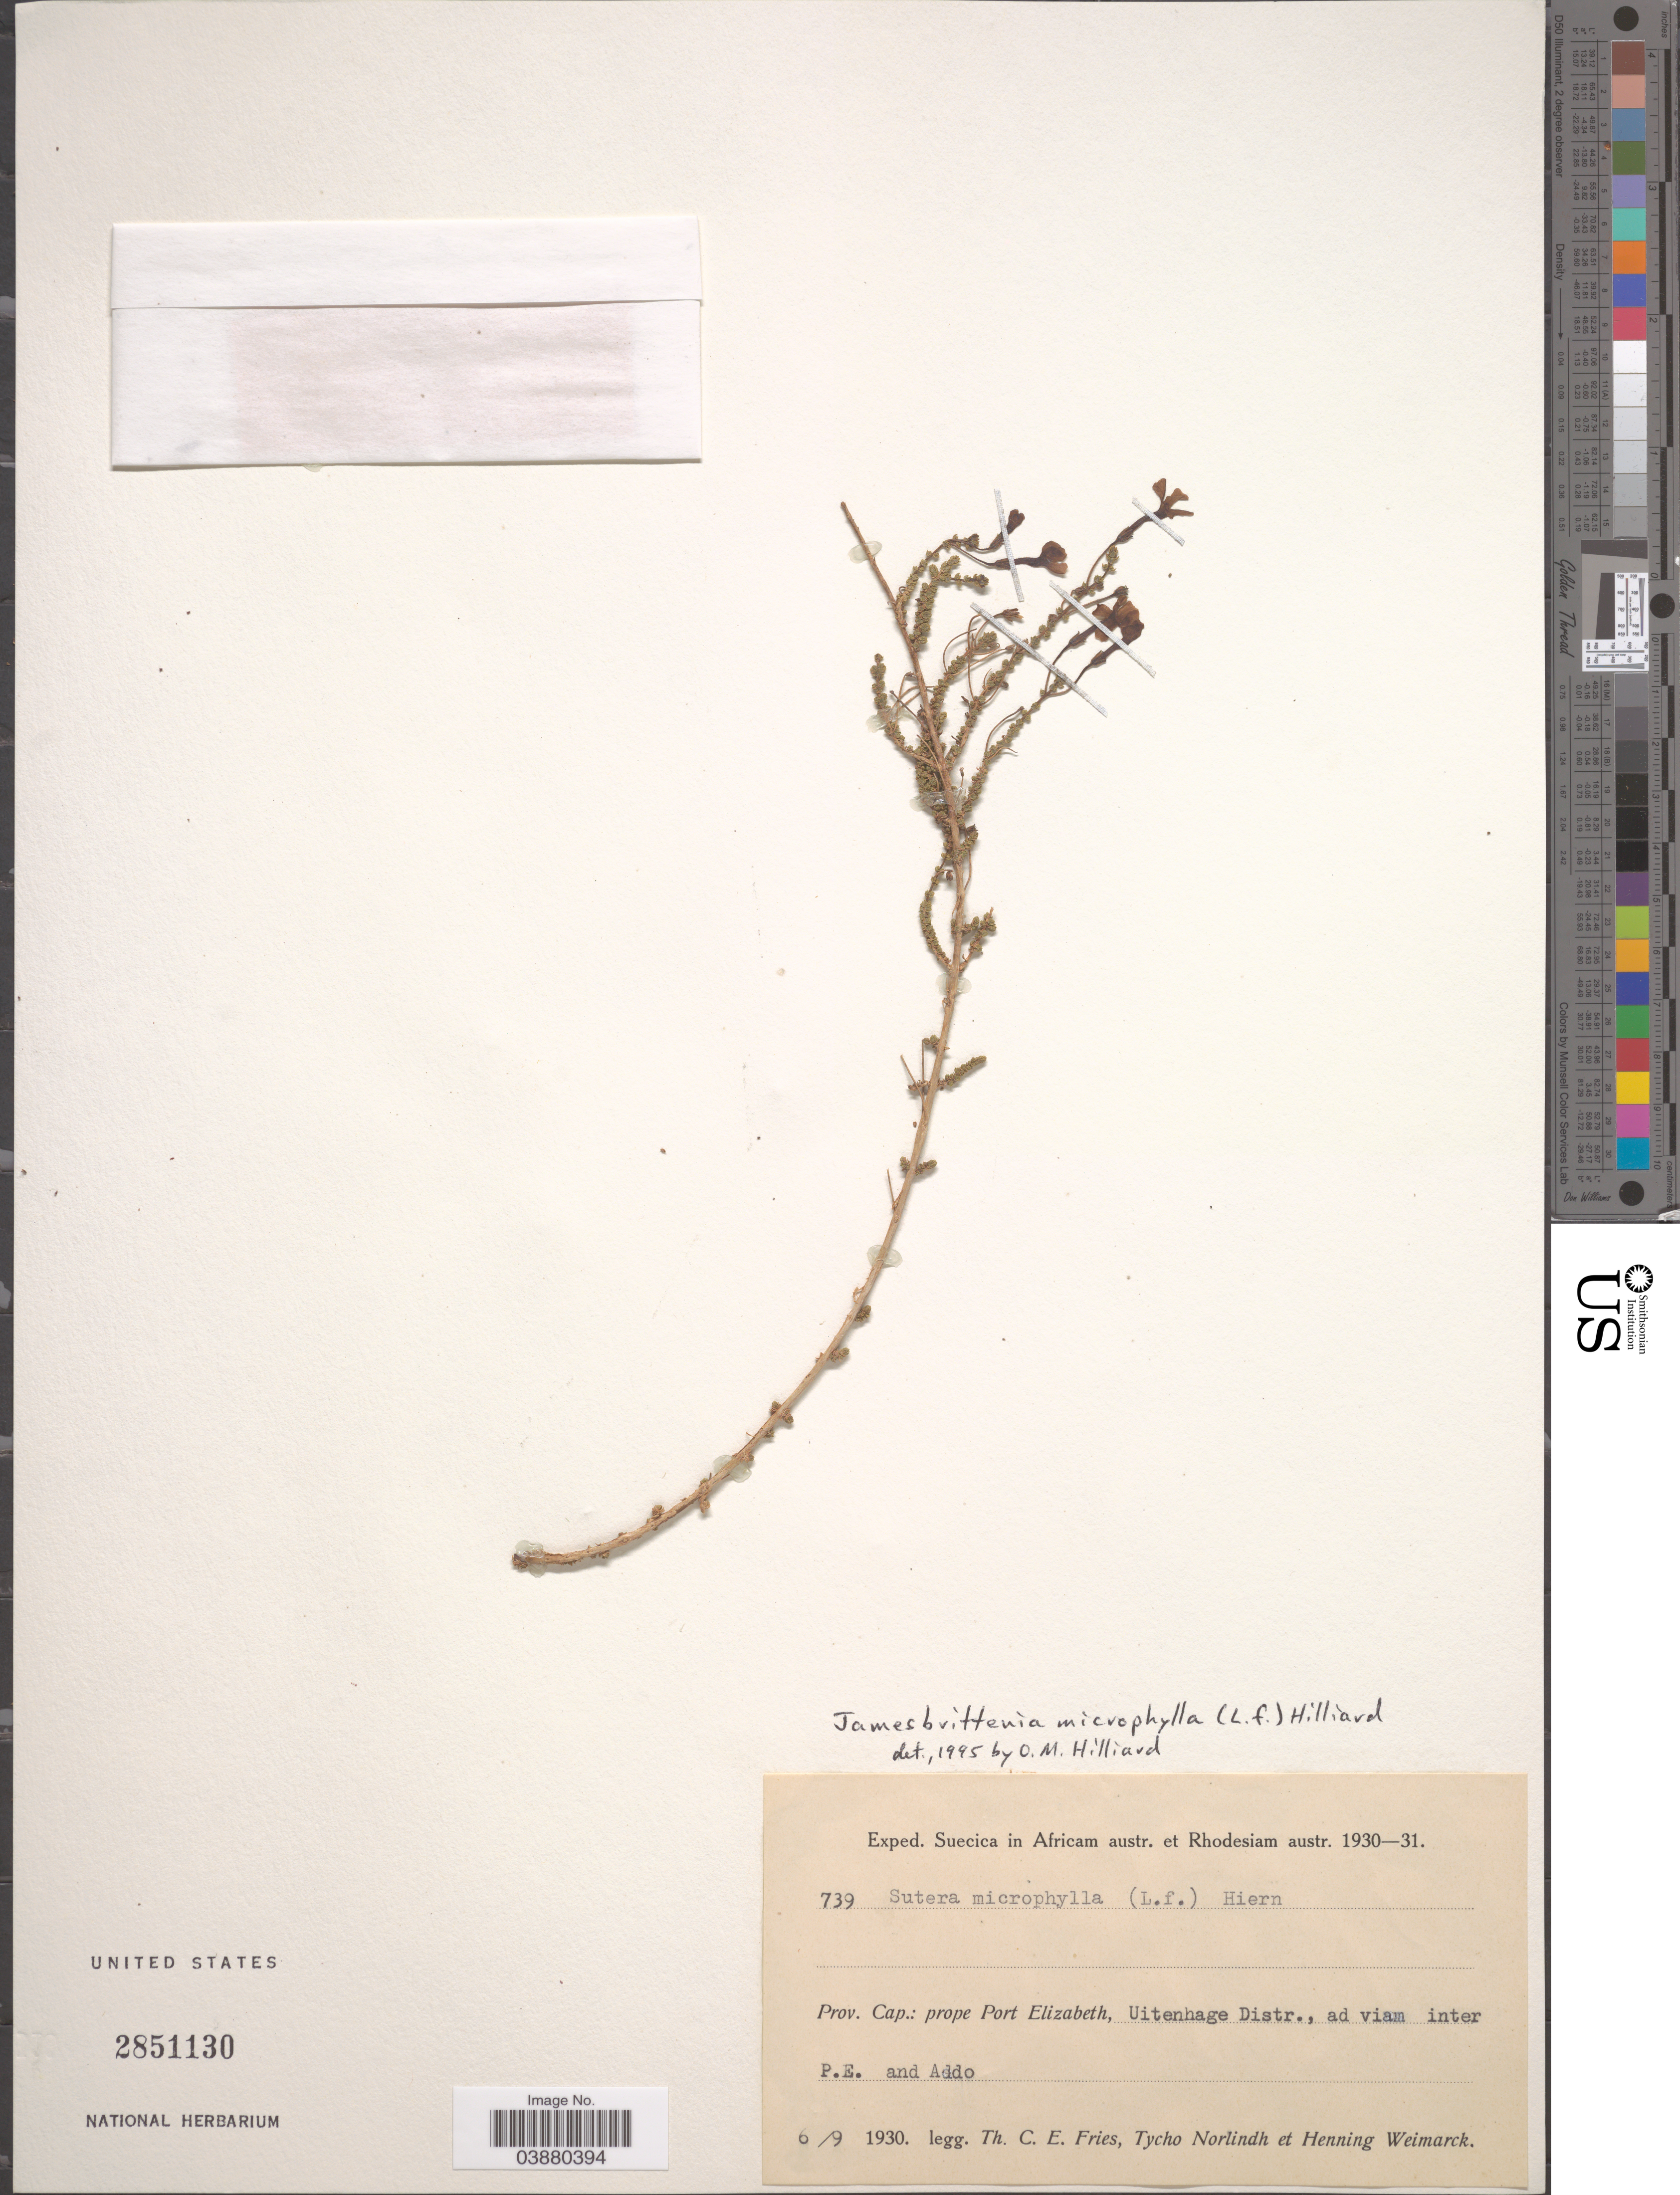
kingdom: Plantae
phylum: Tracheophyta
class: Magnoliopsida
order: Lamiales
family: Scrophulariaceae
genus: Jamesbrittenia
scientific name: Jamesbrittenia microphylla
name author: (L. f.) Hilliard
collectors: T. C. E. Fries, N. T. Norlindh & H. Weimarck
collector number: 739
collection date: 1930-09-06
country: South Africa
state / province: Eastern Cape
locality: Africam austr. et Rhodesiam austr. Prov. Cap.: prope Port Elizabeth, Uitenhage Distr., ad viam inter P.E. and Addo.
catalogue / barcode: US 2851130